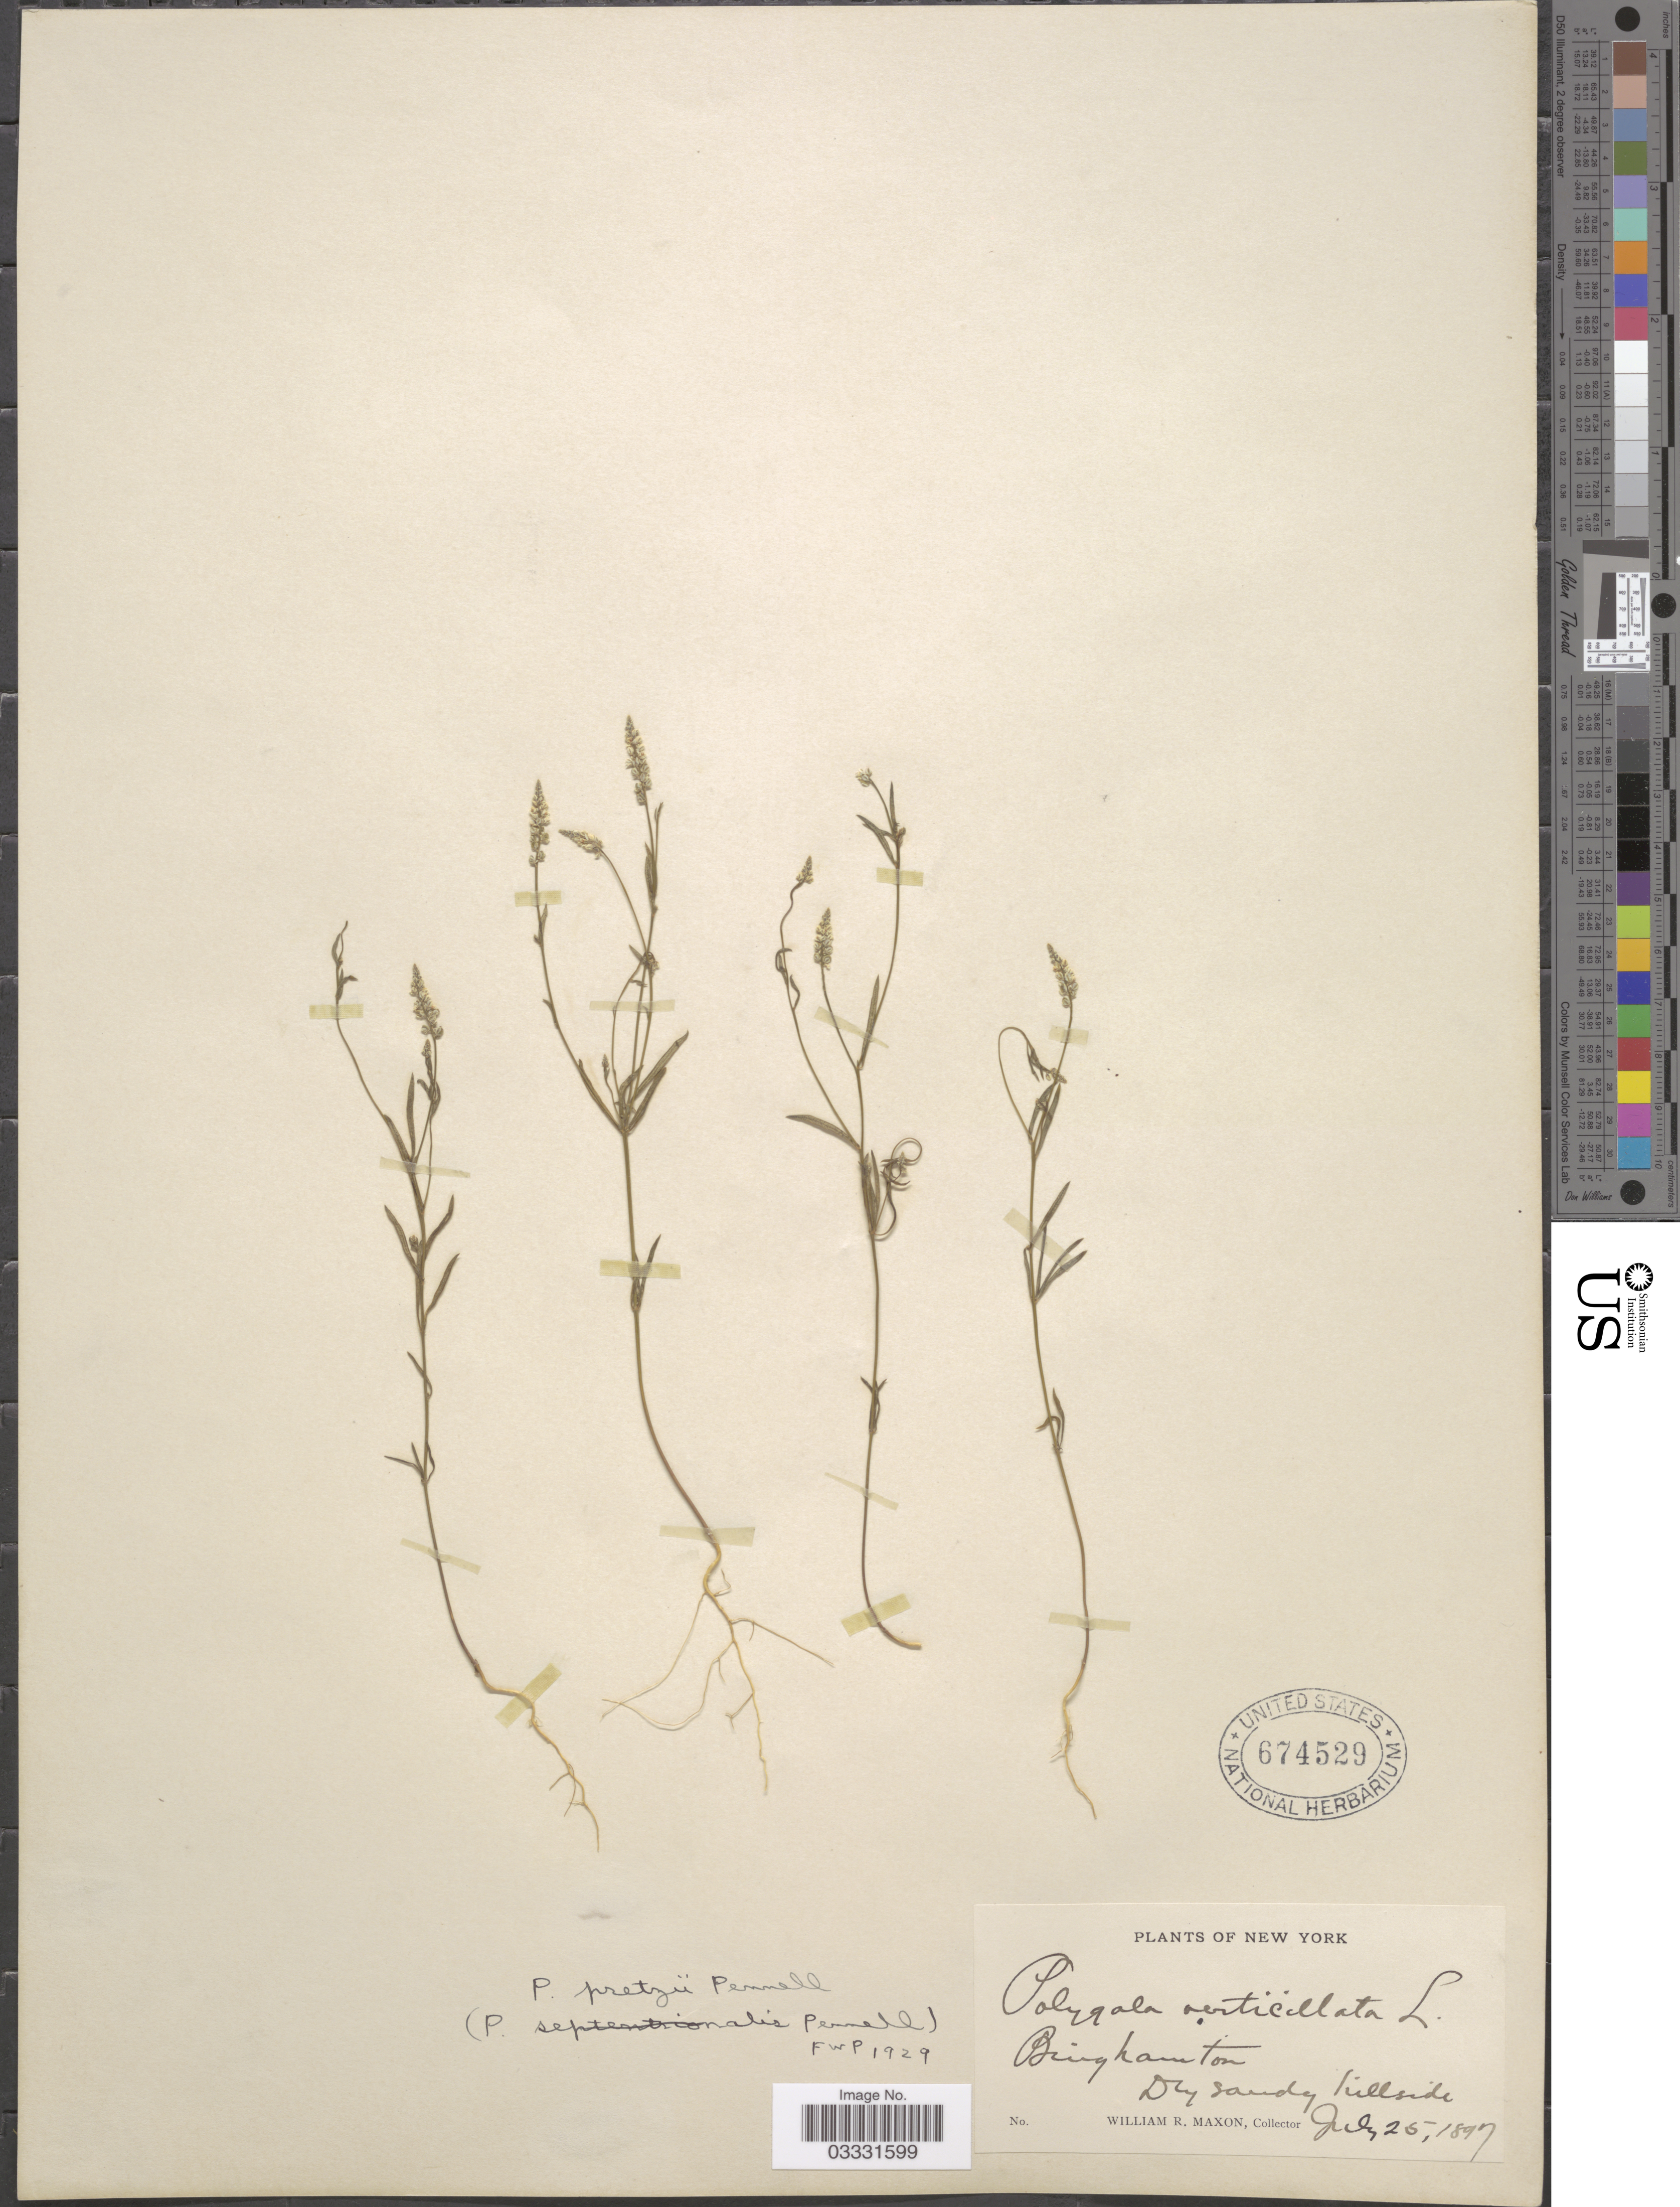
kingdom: Plantae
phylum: Tracheophyta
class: Magnoliopsida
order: Fabales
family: Polygalaceae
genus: Polygala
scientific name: Polygala pretzii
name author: Pennell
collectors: W. R. Maxon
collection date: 1897-07-25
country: United States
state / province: New York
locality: Binghamton.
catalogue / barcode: US 674529